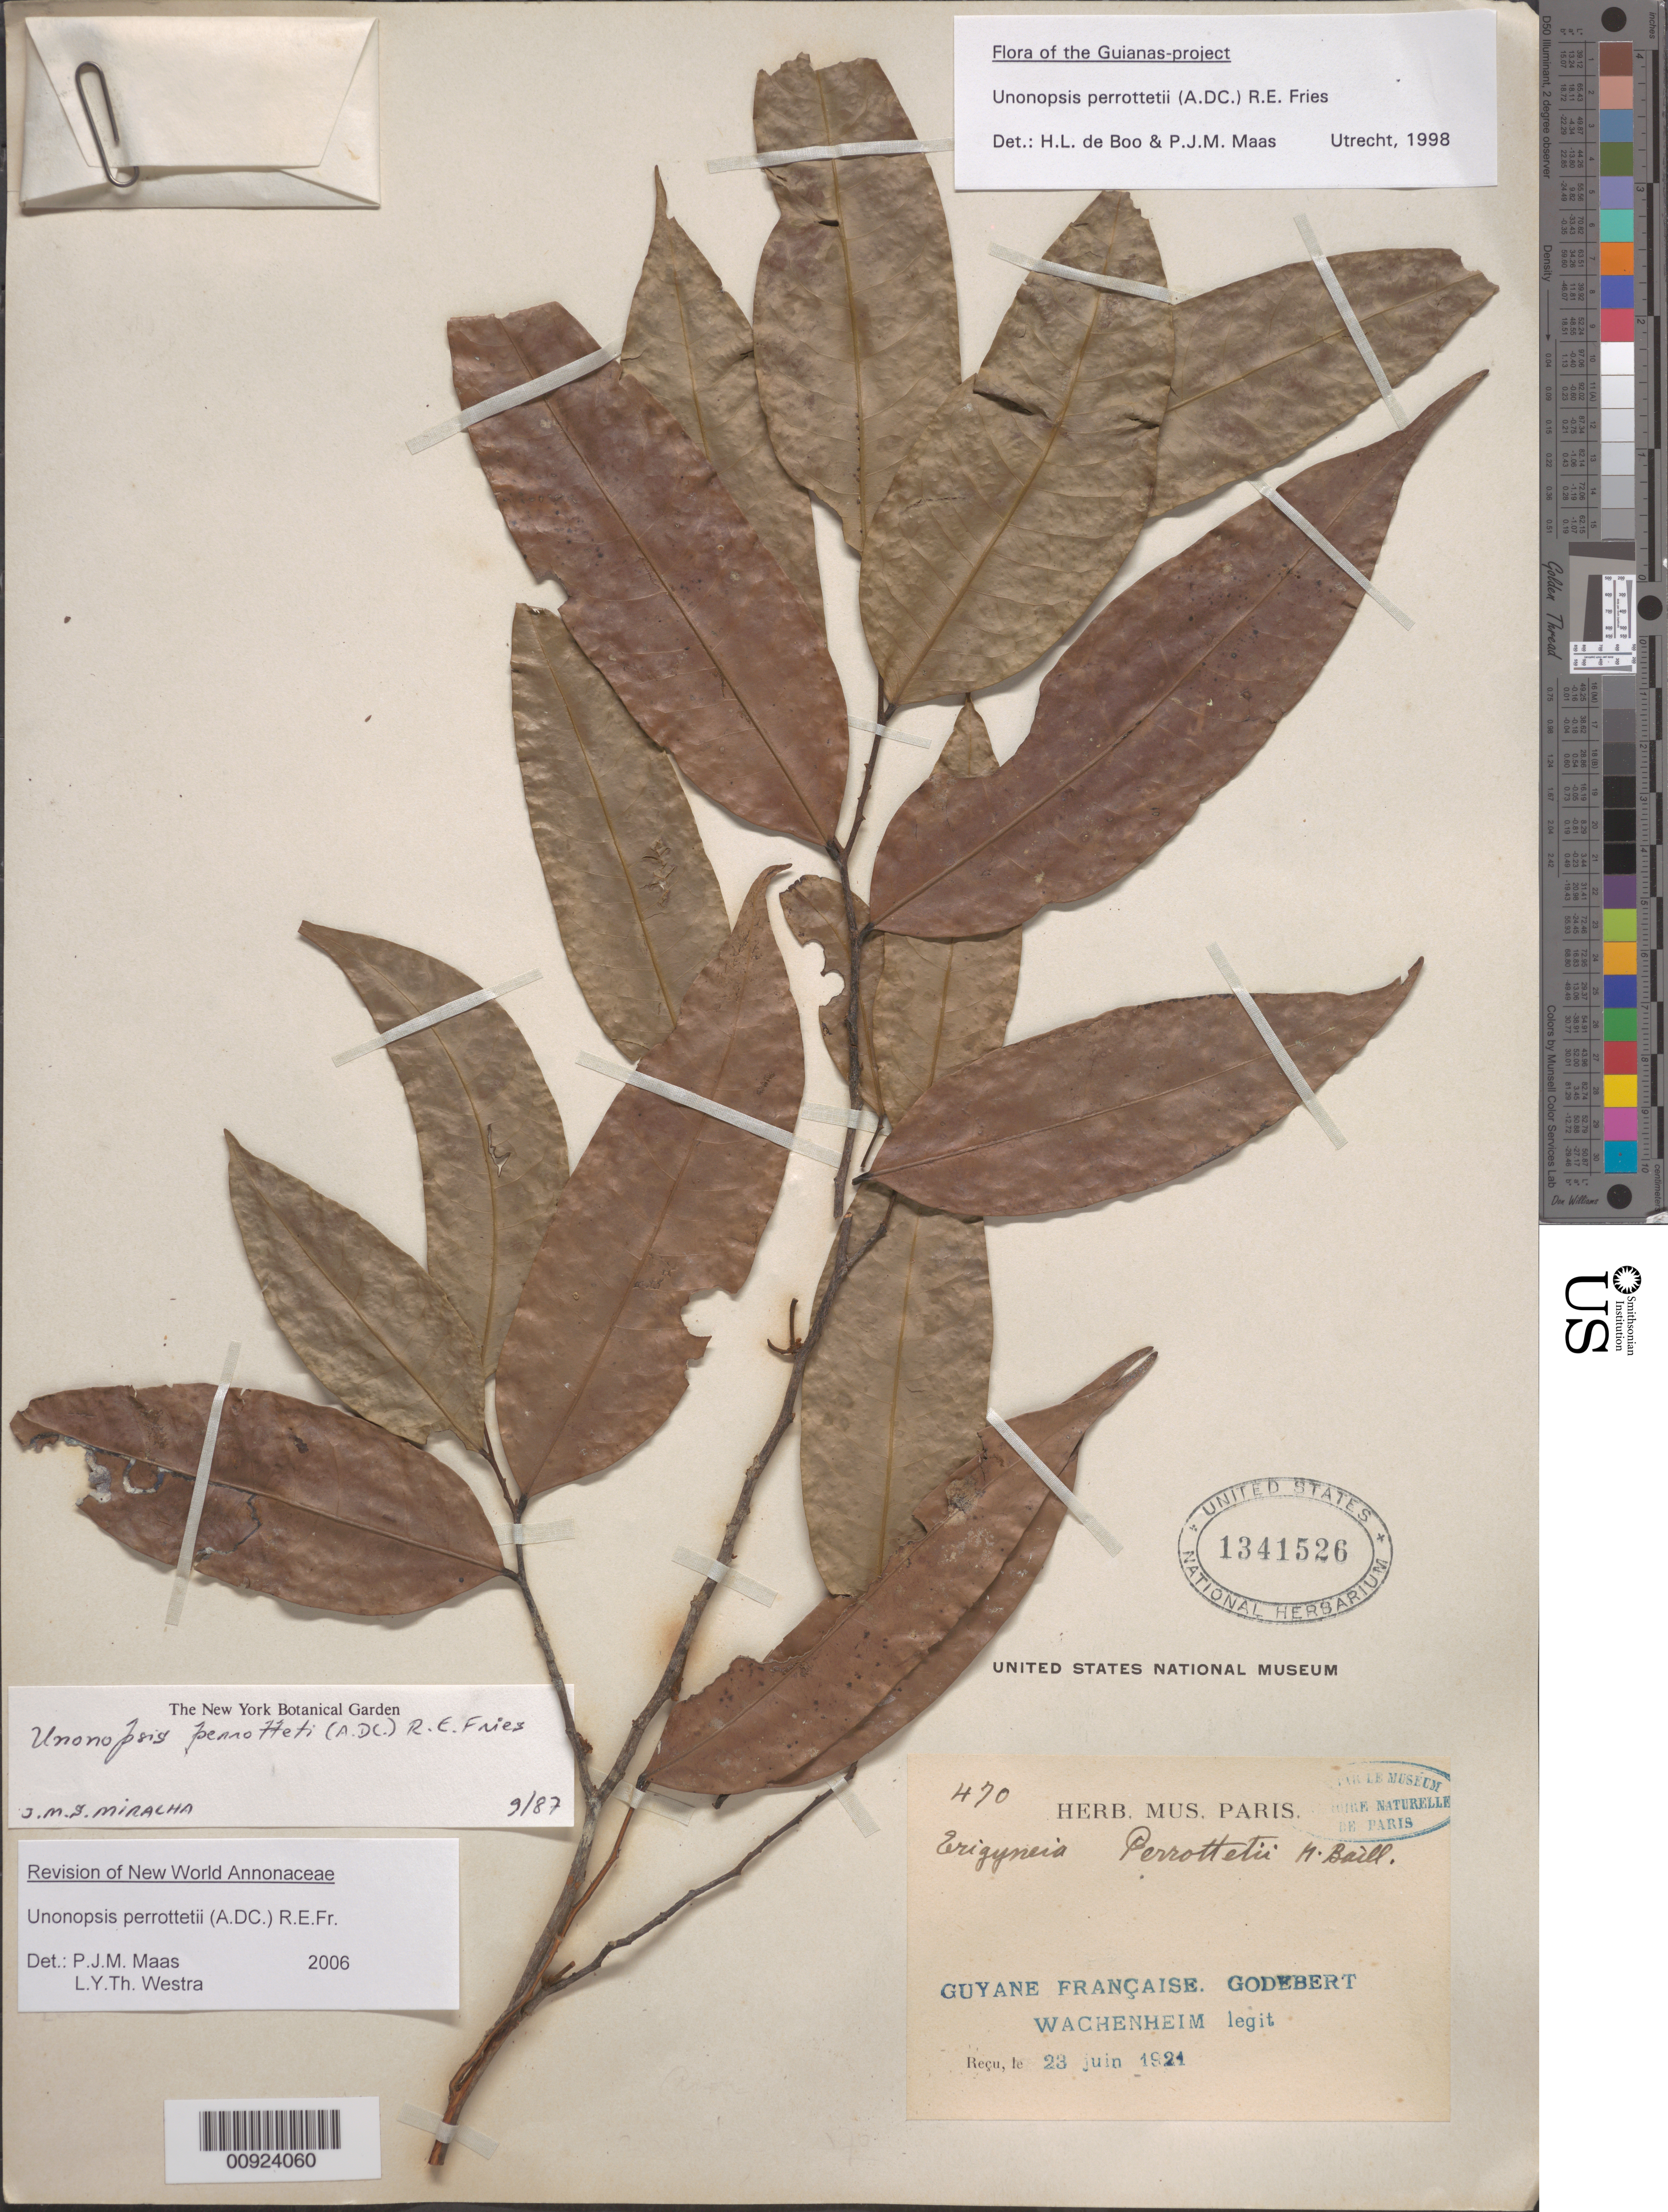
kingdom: Plantae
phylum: Tracheophyta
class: Magnoliopsida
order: Magnoliales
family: Annonaceae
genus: Unonopsis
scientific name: Unonopsis perrottetii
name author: (A. DC.) R.E. Fr.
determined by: Maas, P. J.; Westra, L. Y.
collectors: G. Wachenheim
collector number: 470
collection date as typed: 23-Jun-24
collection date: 1924-06-23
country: French Guiana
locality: Godebert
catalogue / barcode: US 1341526